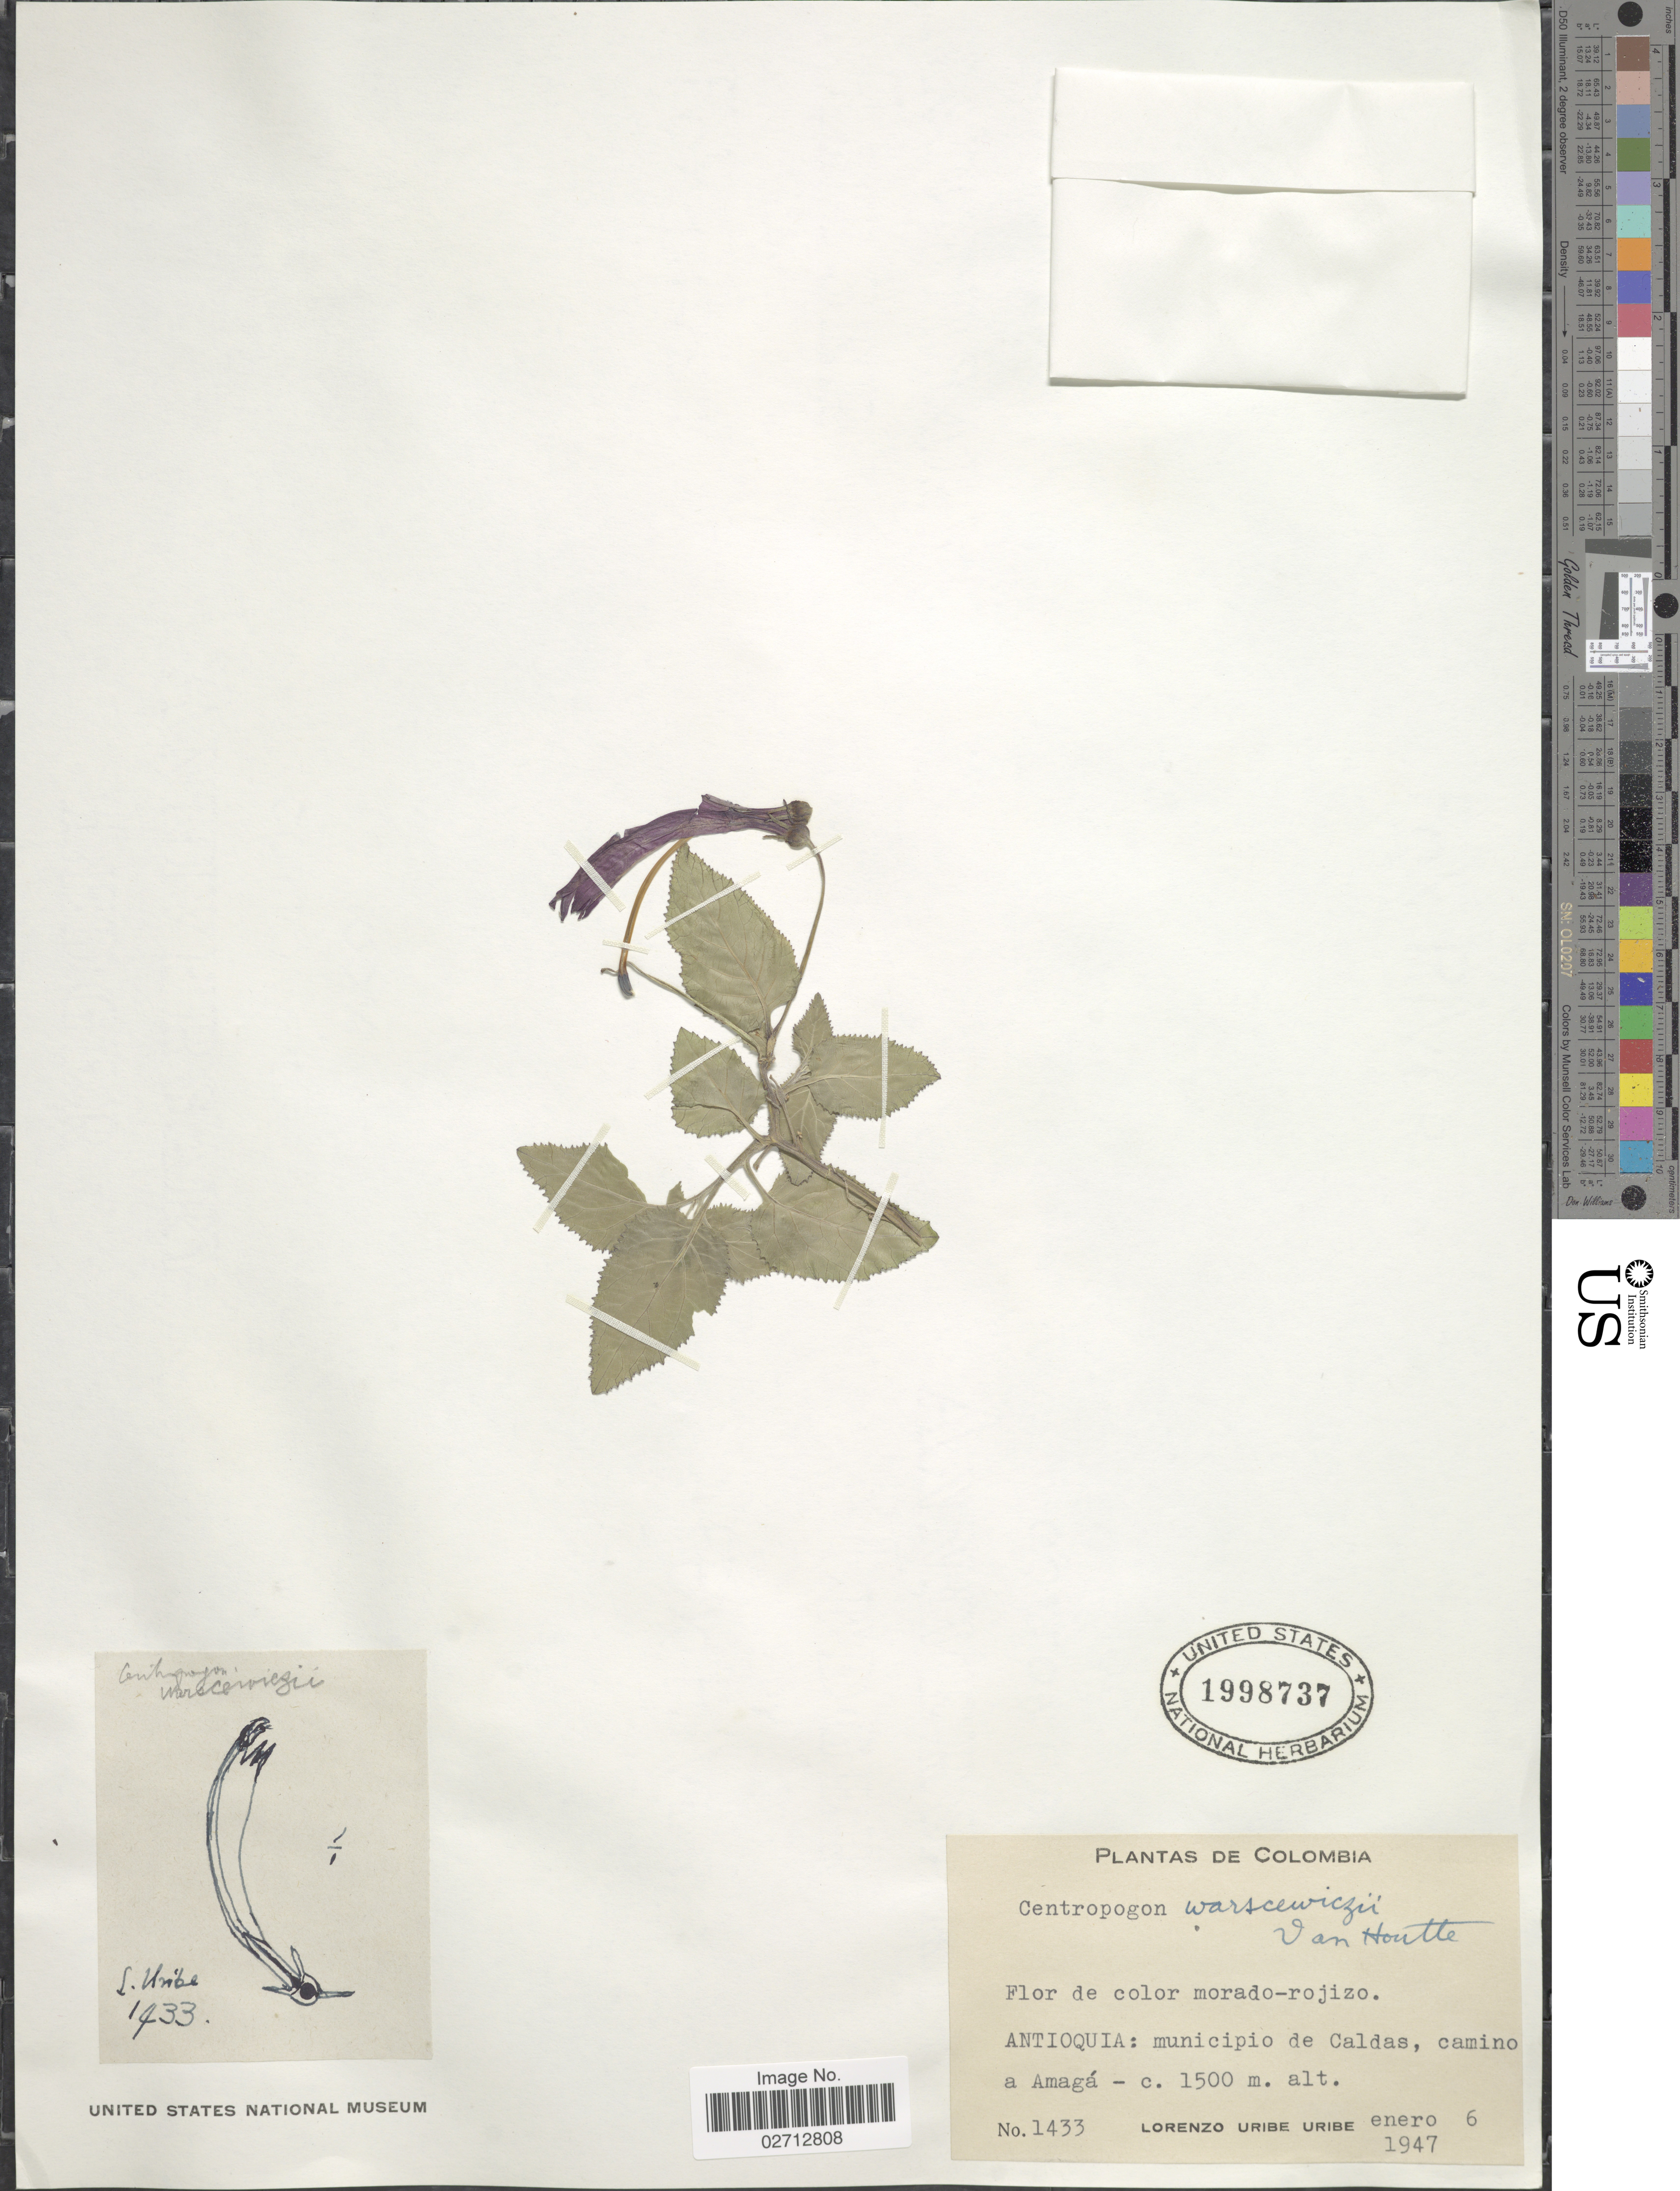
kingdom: Plantae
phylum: Tracheophyta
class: Magnoliopsida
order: Asterales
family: Campanulaceae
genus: Centropogon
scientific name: Centropogon warscewiczii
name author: Van Houtte ex Regel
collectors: L. Uribe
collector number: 1433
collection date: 1947-01-06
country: Colombia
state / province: Antioquia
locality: Municipio de Caldas, camino a Amaga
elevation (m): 1500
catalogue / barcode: US 1998737